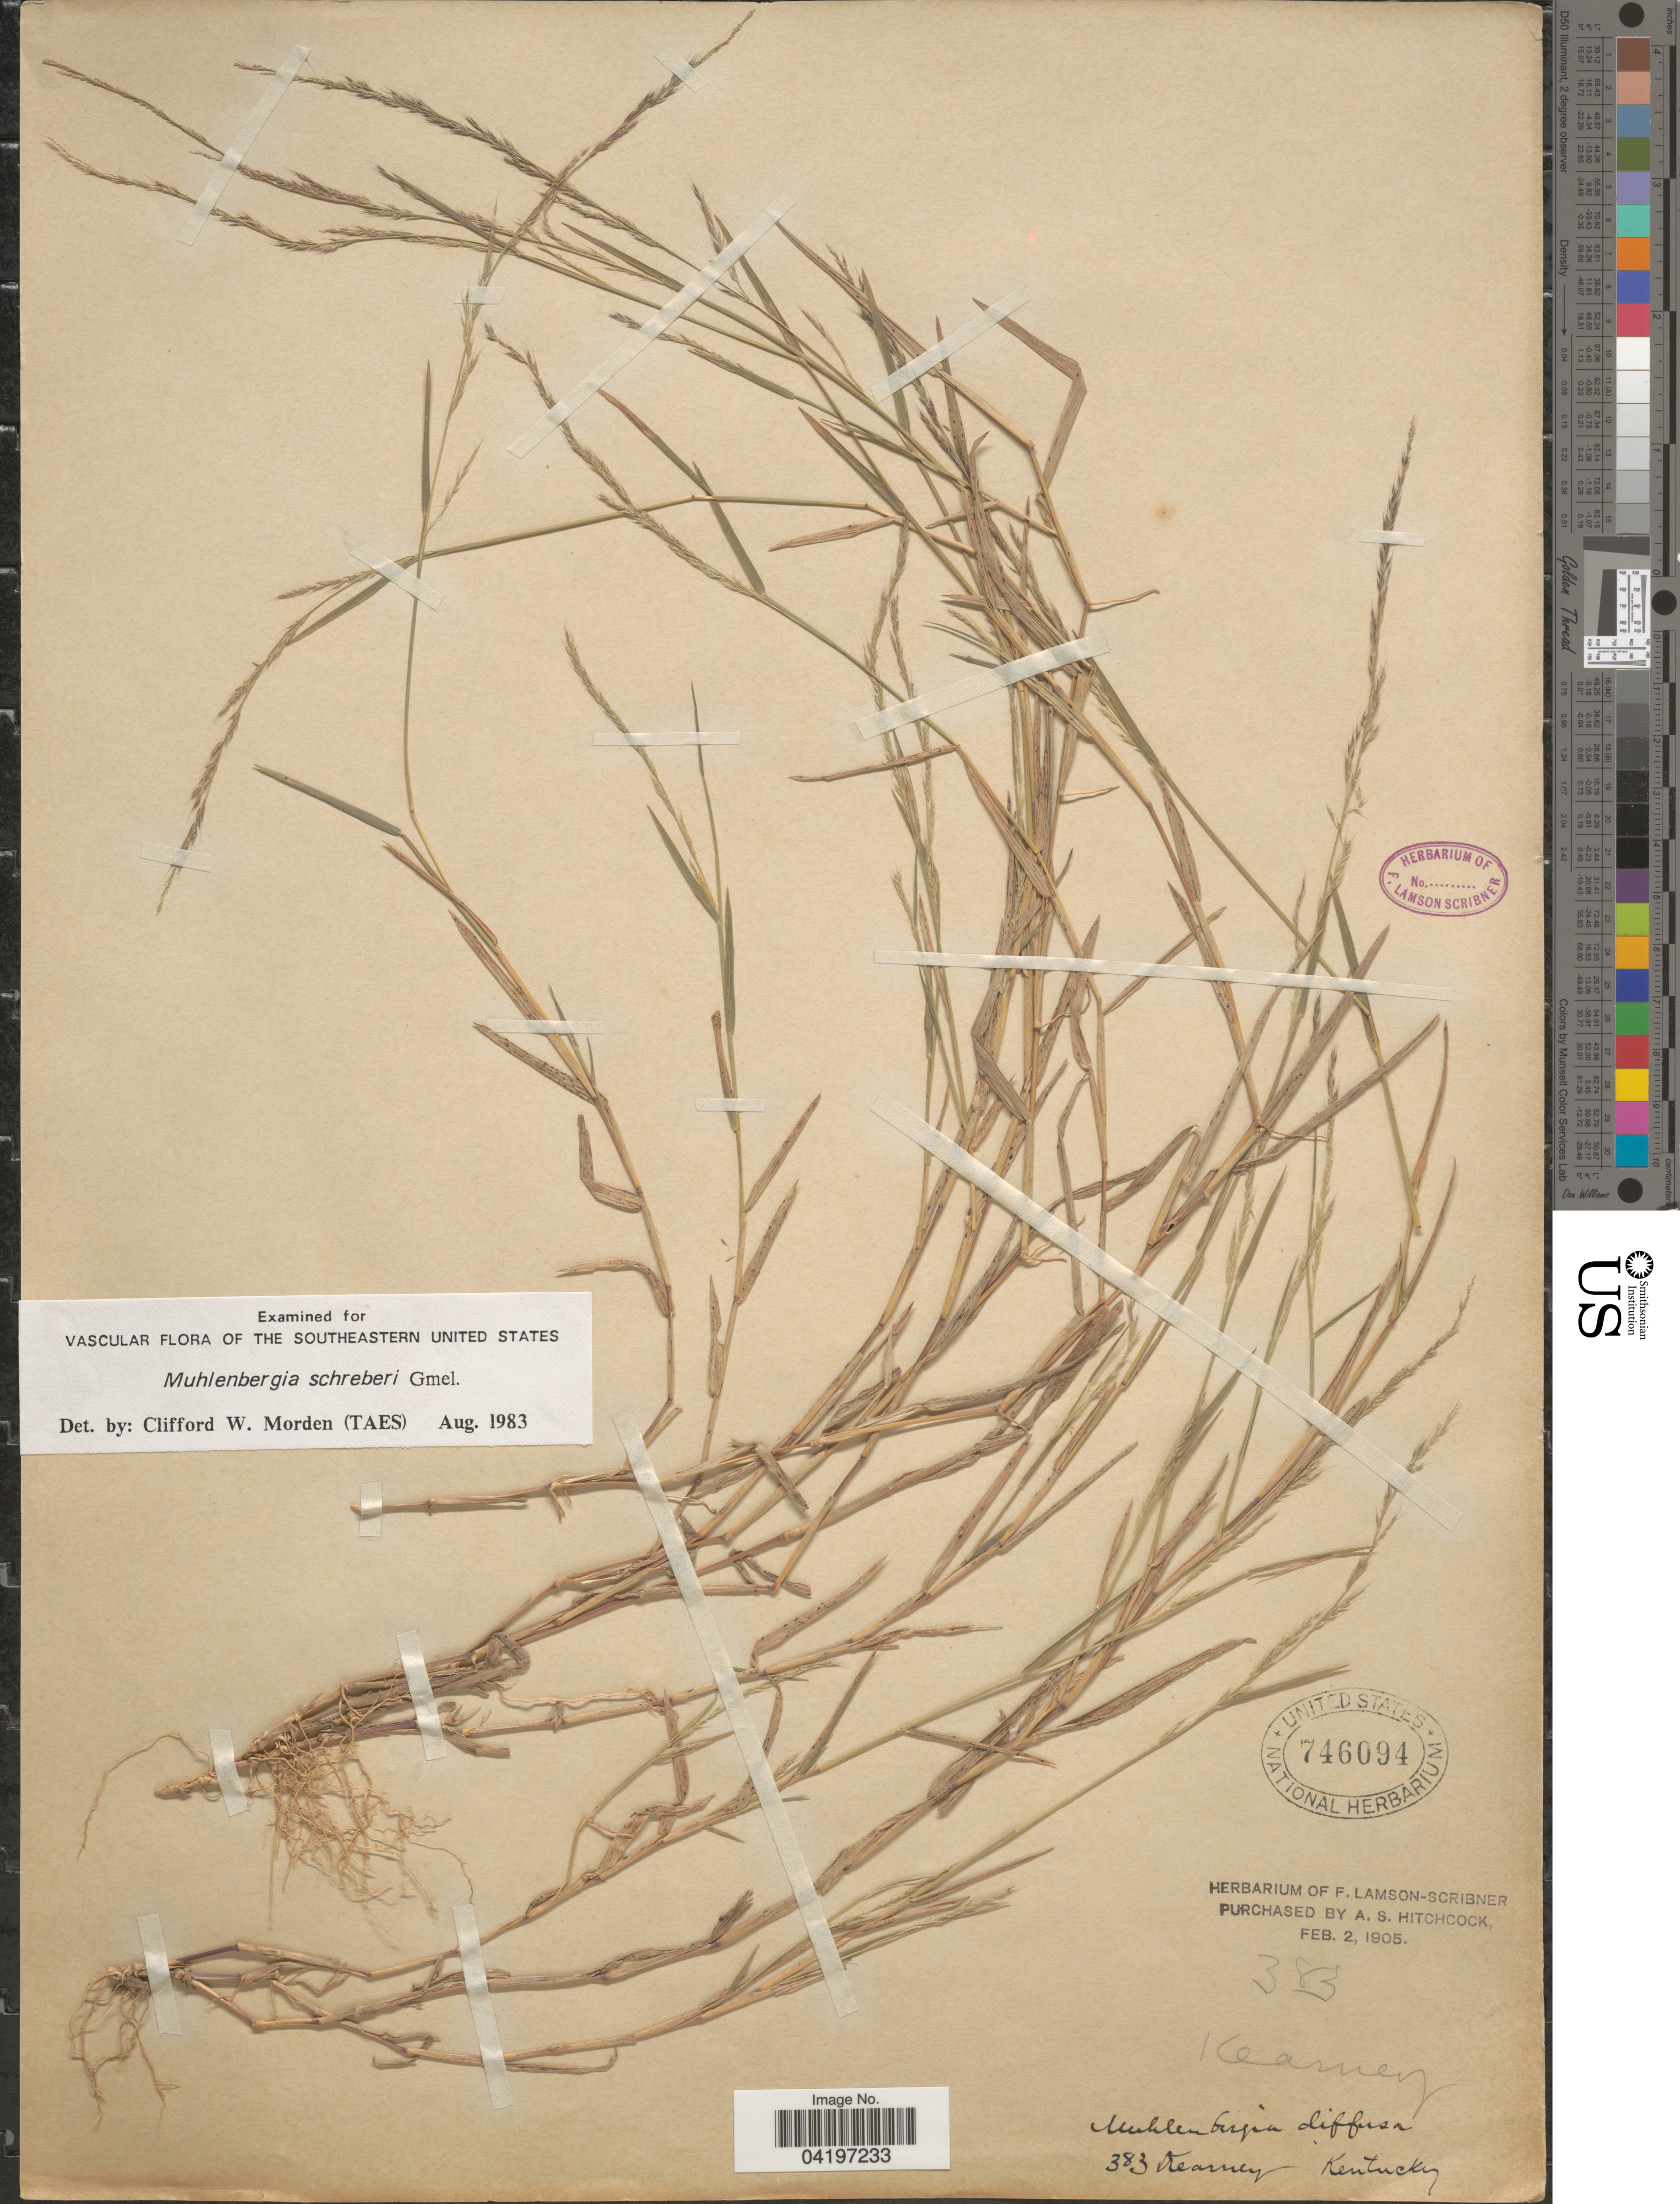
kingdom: Plantae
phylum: Tracheophyta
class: Liliopsida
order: Poales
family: Poaceae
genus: Muhlenbergia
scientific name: Muhlenbergia schreberi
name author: J.F. Gmel.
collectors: Kearney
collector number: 383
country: United States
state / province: Kentucky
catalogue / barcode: US 746094